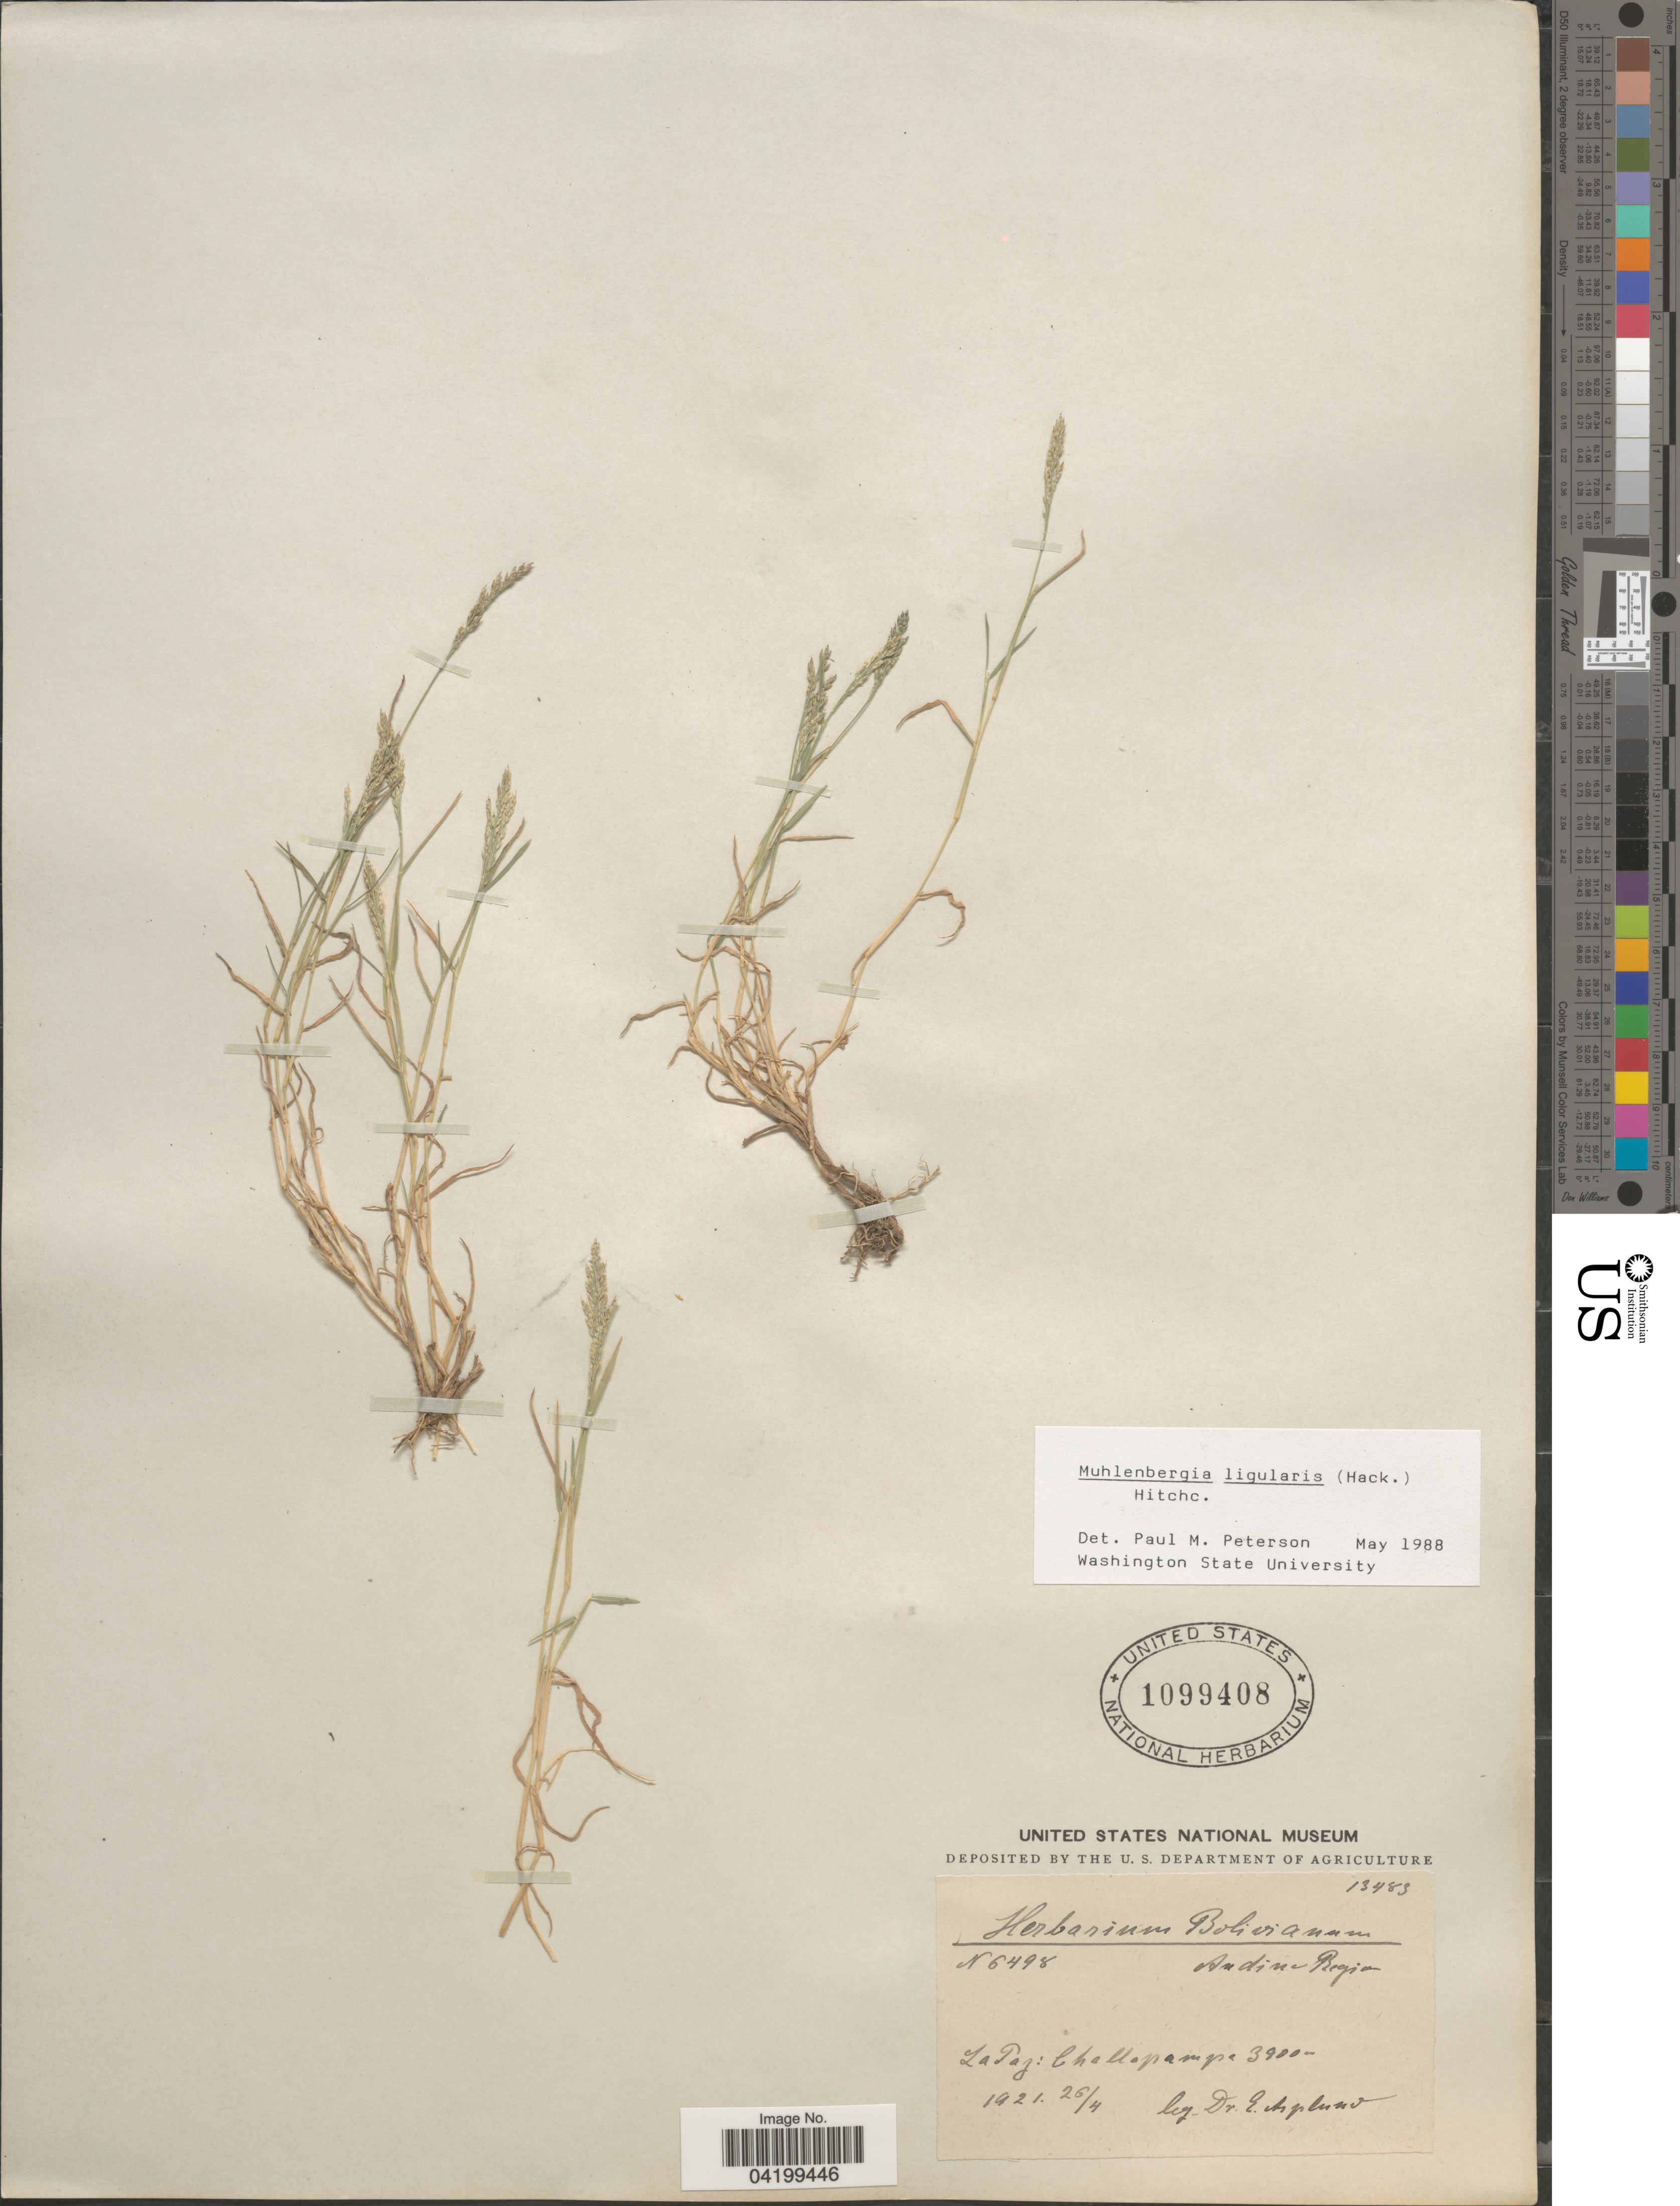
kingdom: Plantae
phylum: Tracheophyta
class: Liliopsida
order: Poales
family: Poaceae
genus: Muhlenbergia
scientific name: Muhlenbergia ligularis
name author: (Hack.) Hitchc.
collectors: E. Asplund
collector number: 6498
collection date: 1921-04-26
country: Bolivia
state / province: La Paz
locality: Andine Region. Challapampa.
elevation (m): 3900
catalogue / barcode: US 1099408